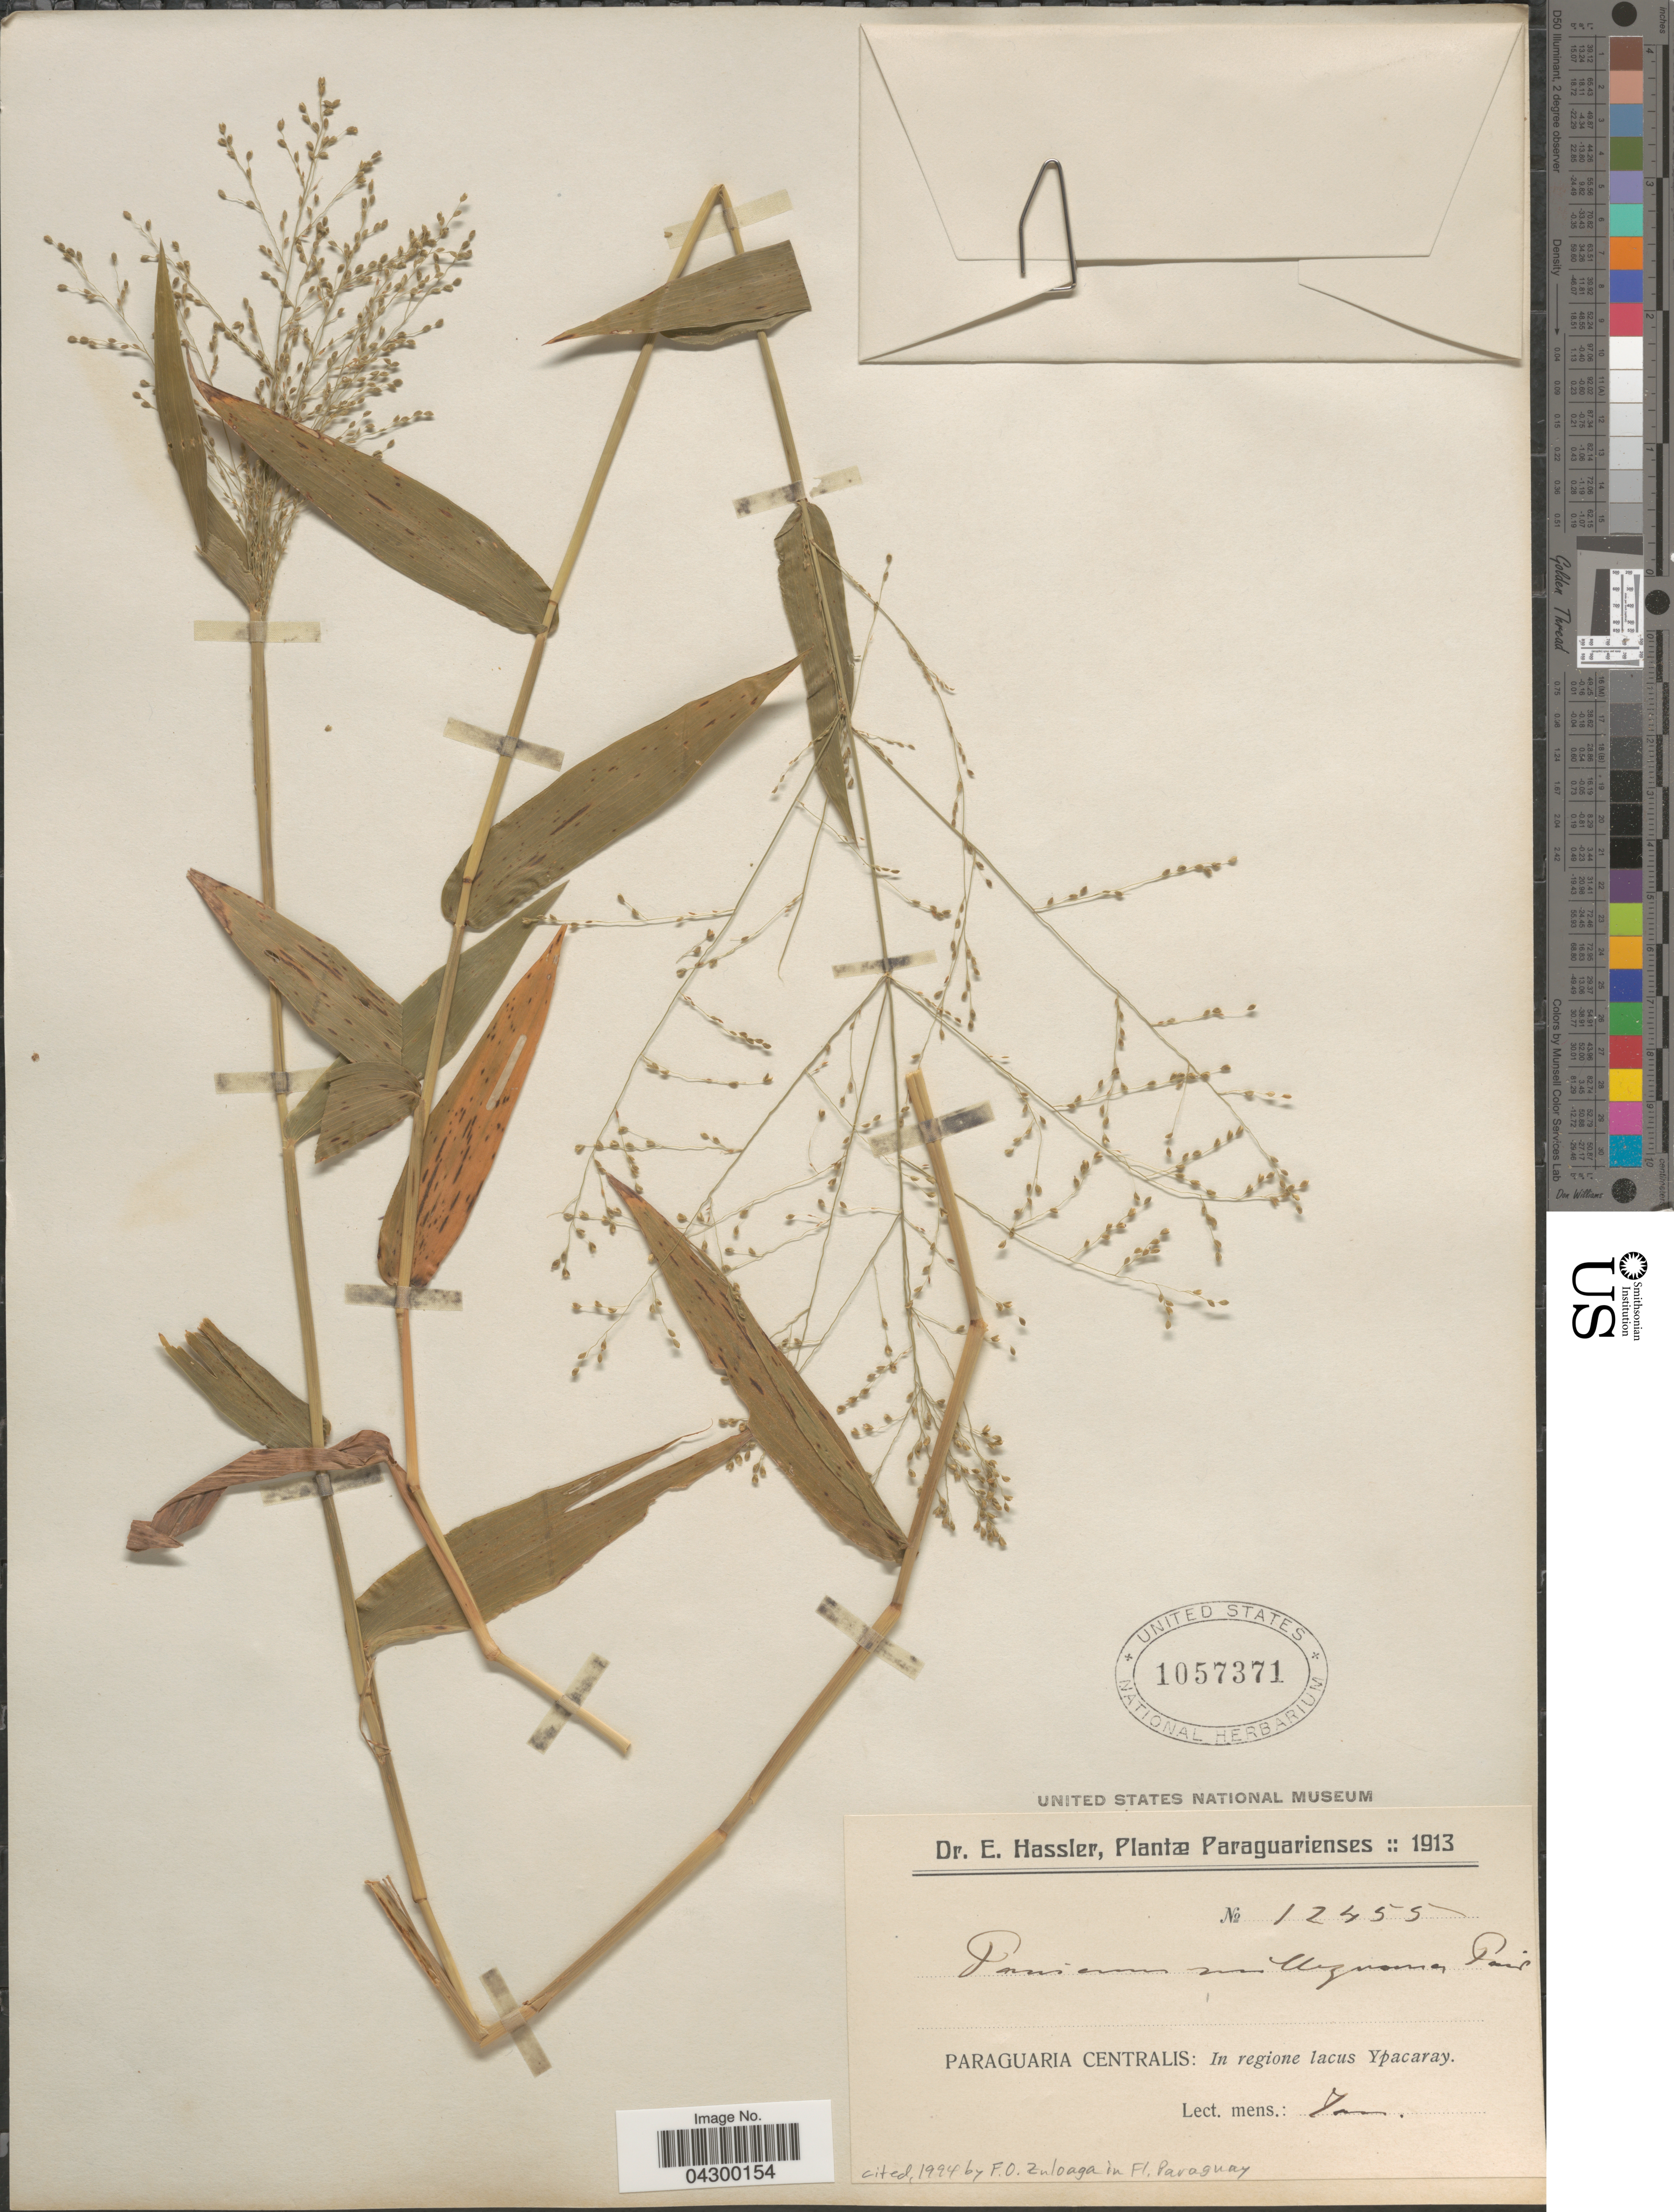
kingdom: Plantae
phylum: Tracheophyta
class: Liliopsida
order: Poales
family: Poaceae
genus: Panicum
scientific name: Panicum millegrana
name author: Poir.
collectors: E. Hassler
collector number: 12455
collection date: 1913-01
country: Paraguay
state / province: Paraguari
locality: Paraguaria Centralis: In regione lacus Ypacaray.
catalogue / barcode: US 1057371